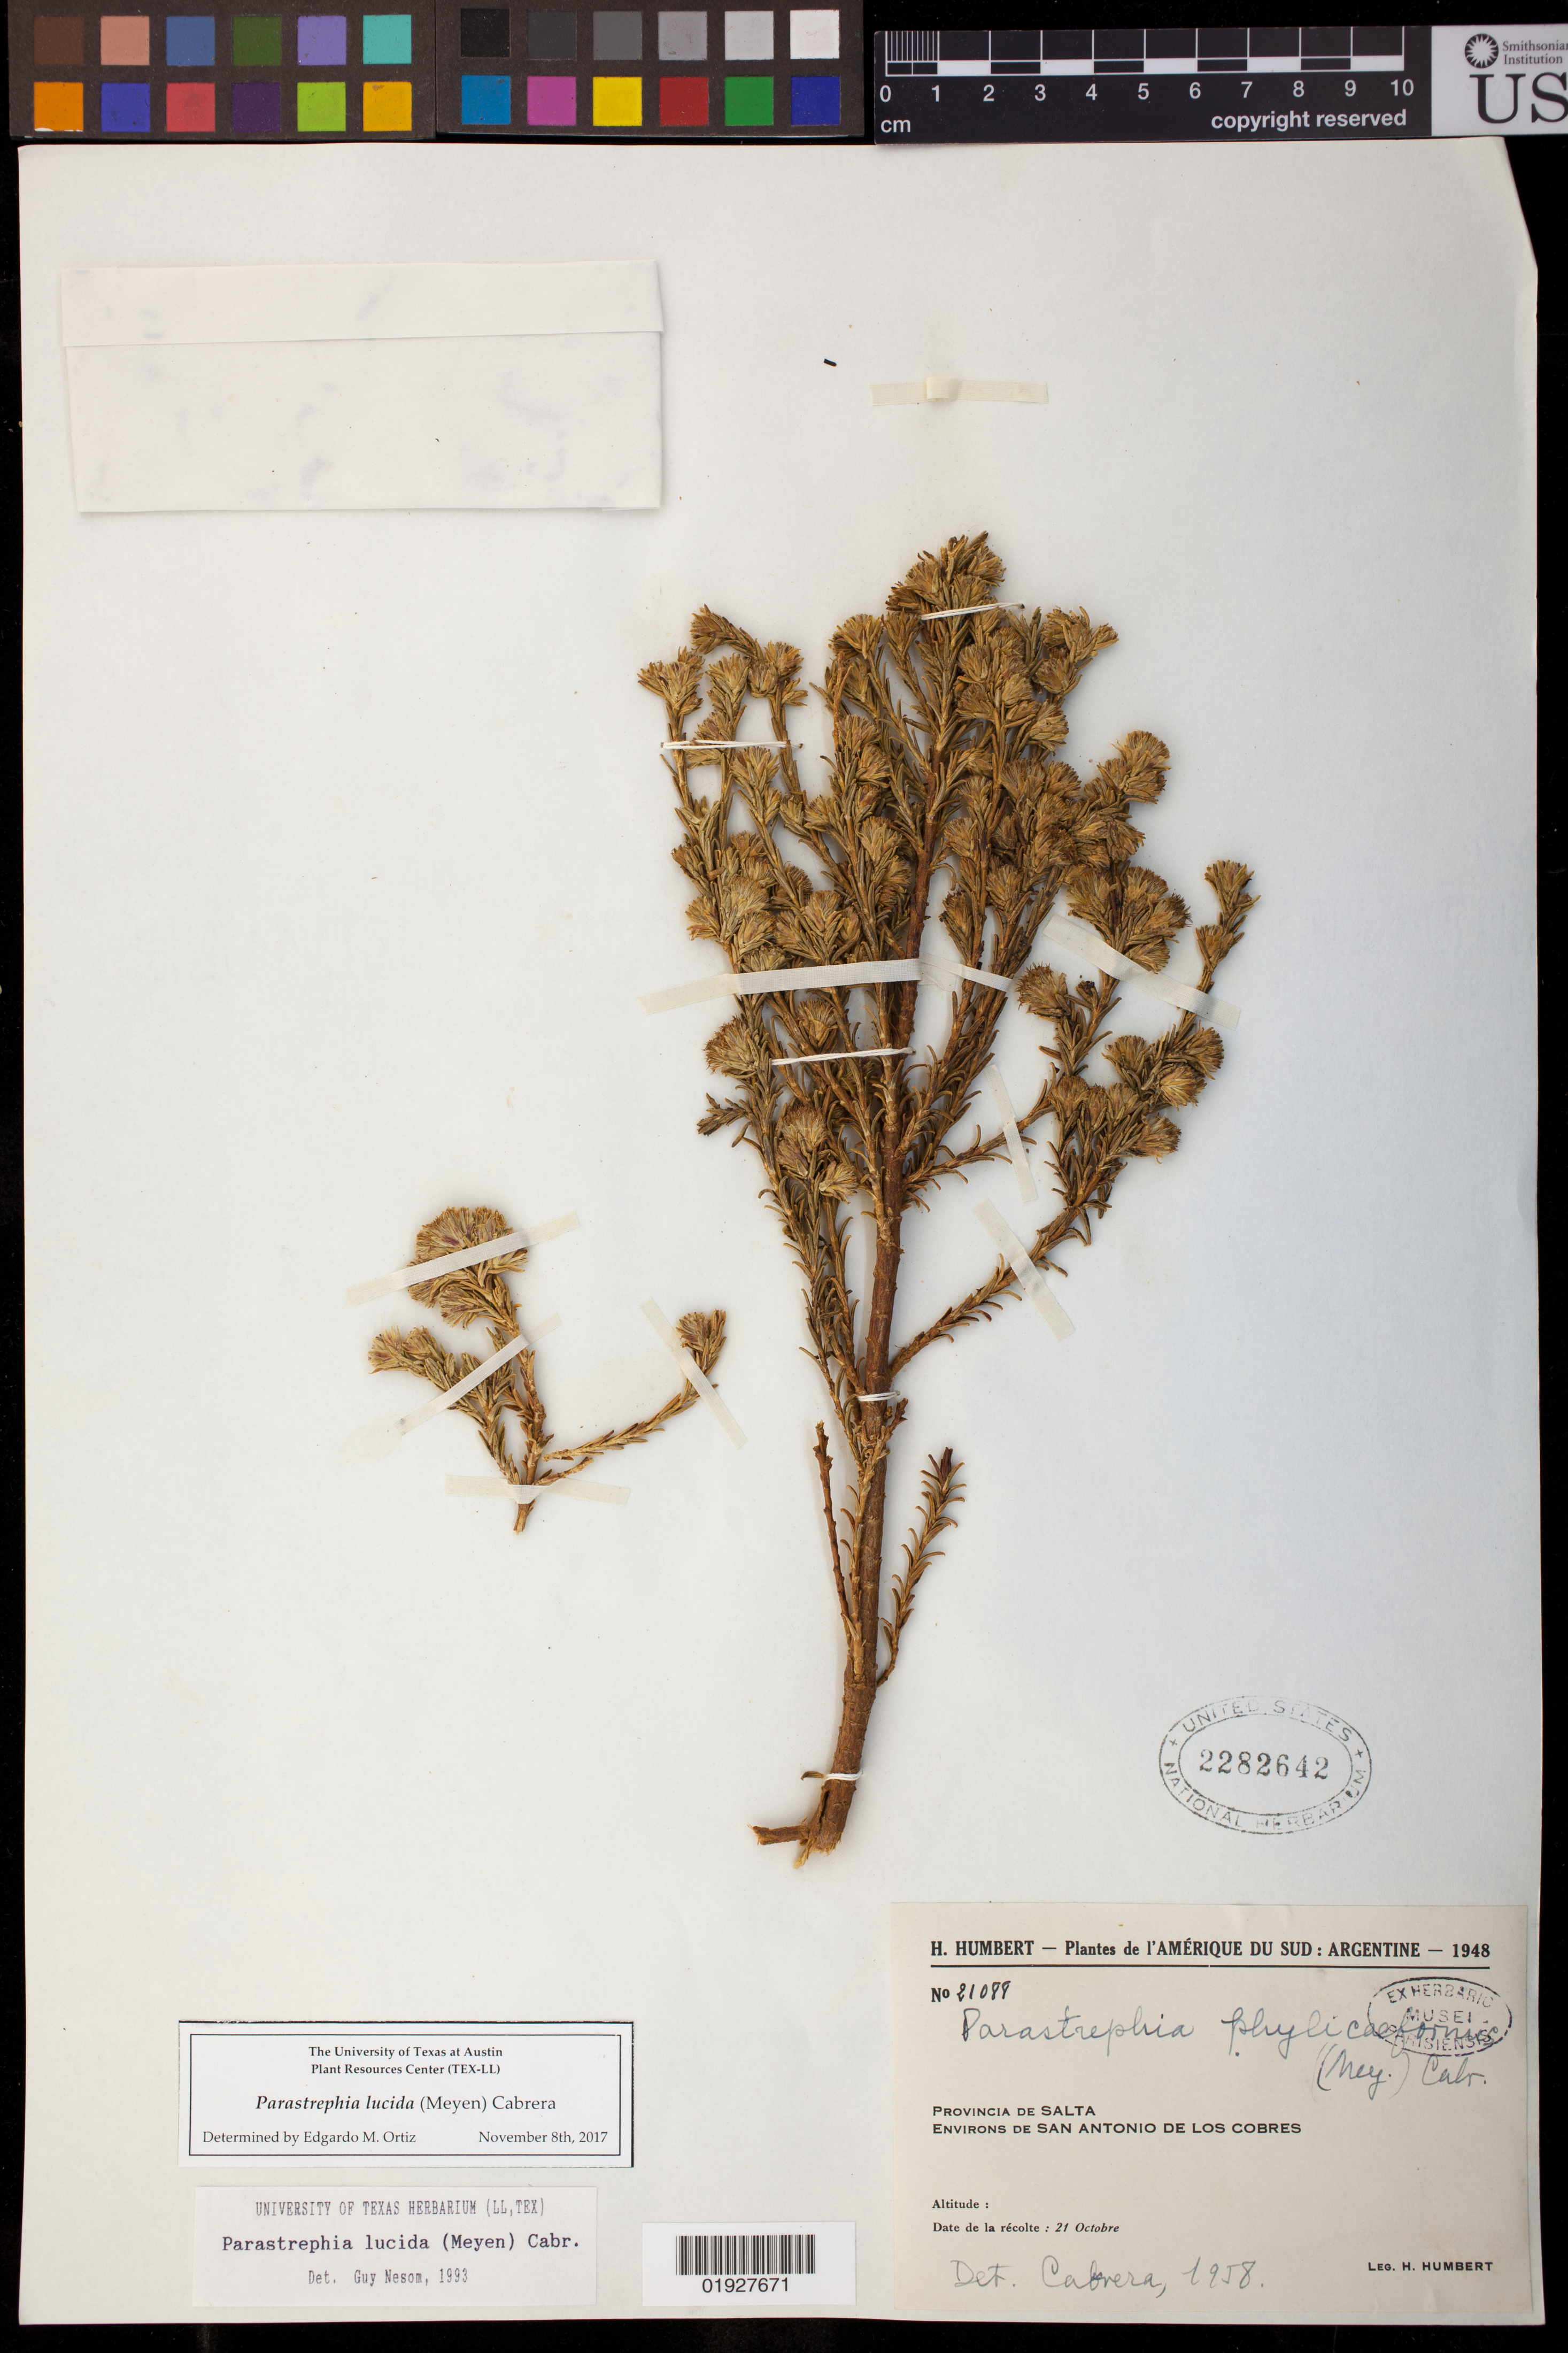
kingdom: Plantae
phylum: Tracheophyta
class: Magnoliopsida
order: Asterales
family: Asteraceae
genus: Parastrephia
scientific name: Parastrephia lucida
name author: (Meyen) Cabrera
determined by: Ortiz, E. M.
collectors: H. Humbert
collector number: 21088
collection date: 1948-10-21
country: Argentina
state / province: Salta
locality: Environs de San Antonio de Los Cobres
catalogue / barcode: US 2282642